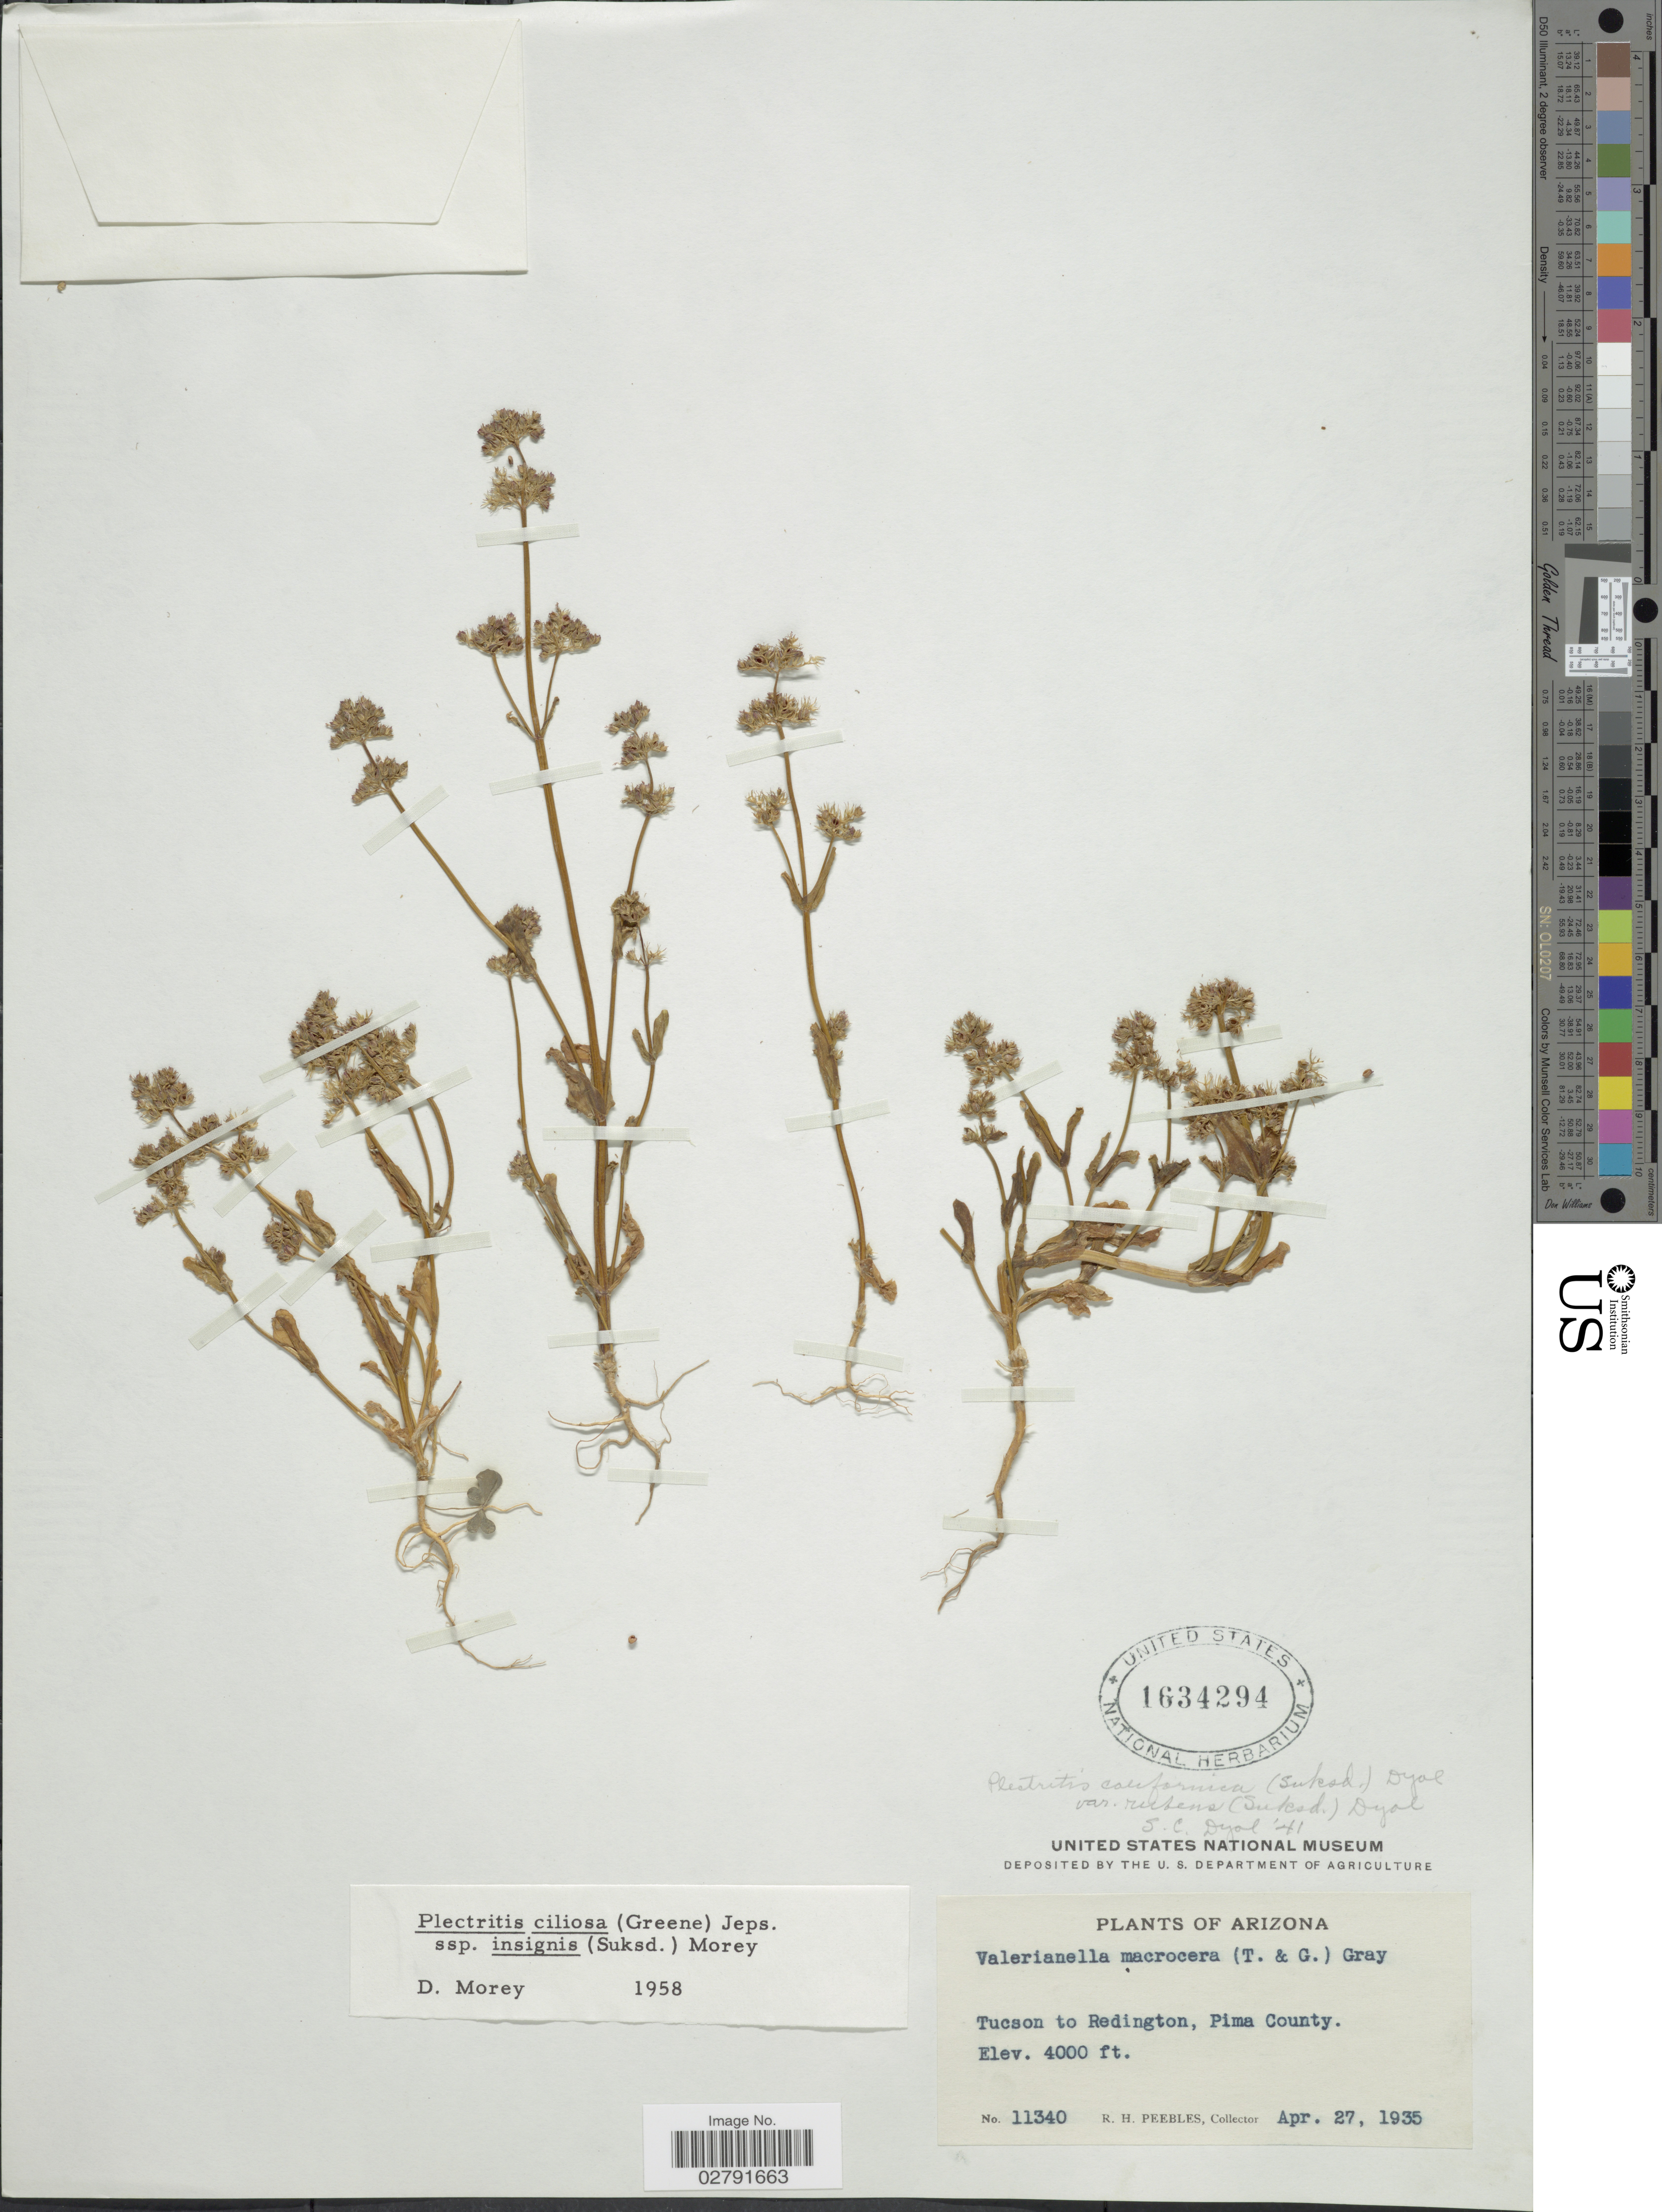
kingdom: Plantae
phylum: Tracheophyta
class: Magnoliopsida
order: Dipsacales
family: Caprifoliaceae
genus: Plectritis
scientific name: Plectritis ciliosa subsp. insignis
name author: (Suksd.) Morey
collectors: R. H. Peebles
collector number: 11340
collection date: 1935-04-27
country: United States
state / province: Arizona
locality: Tucson to Redington, Pima County.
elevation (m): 1219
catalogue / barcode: US 1634294